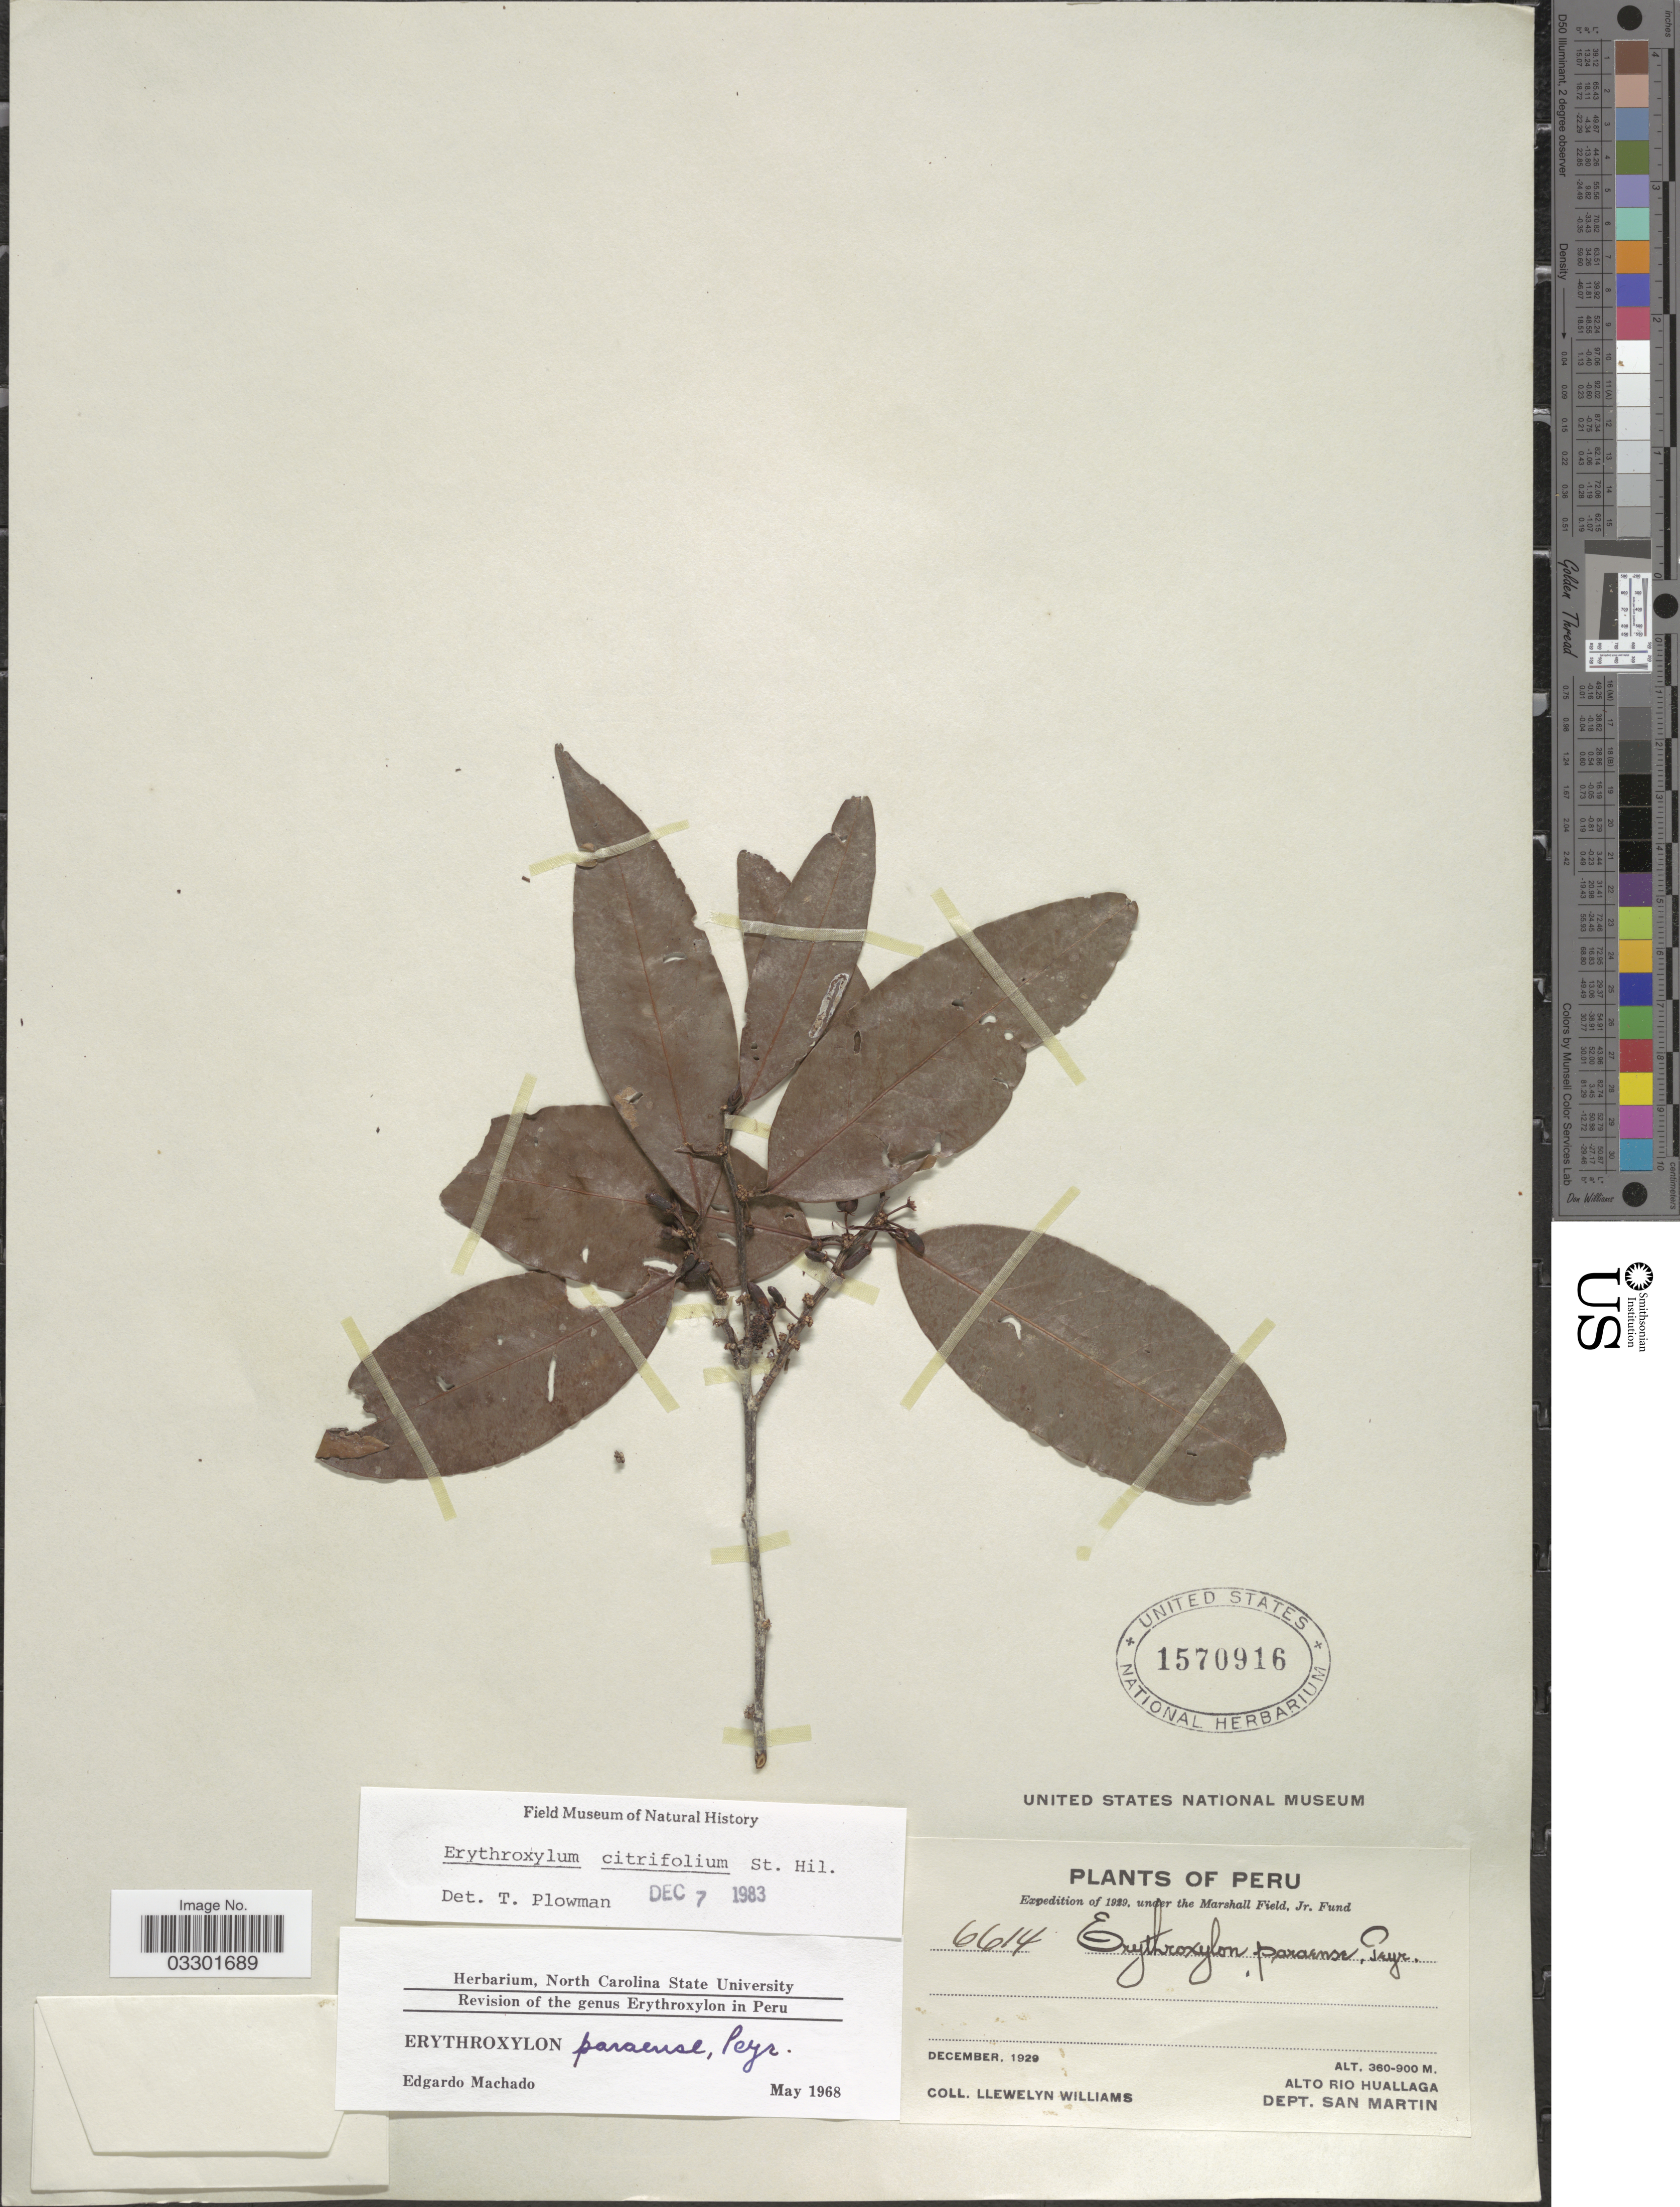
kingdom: Plantae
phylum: Tracheophyta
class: Magnoliopsida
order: Malpighiales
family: Erythroxylaceae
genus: Erythroxylum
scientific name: Erythroxylum citrifolium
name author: A. St.-Hil.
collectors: Ll. Williams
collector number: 6614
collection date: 1929-12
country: Peru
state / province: San Martín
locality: Alto Rio Huallaga. Dept. San Martin.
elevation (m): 360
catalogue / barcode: US 1570916